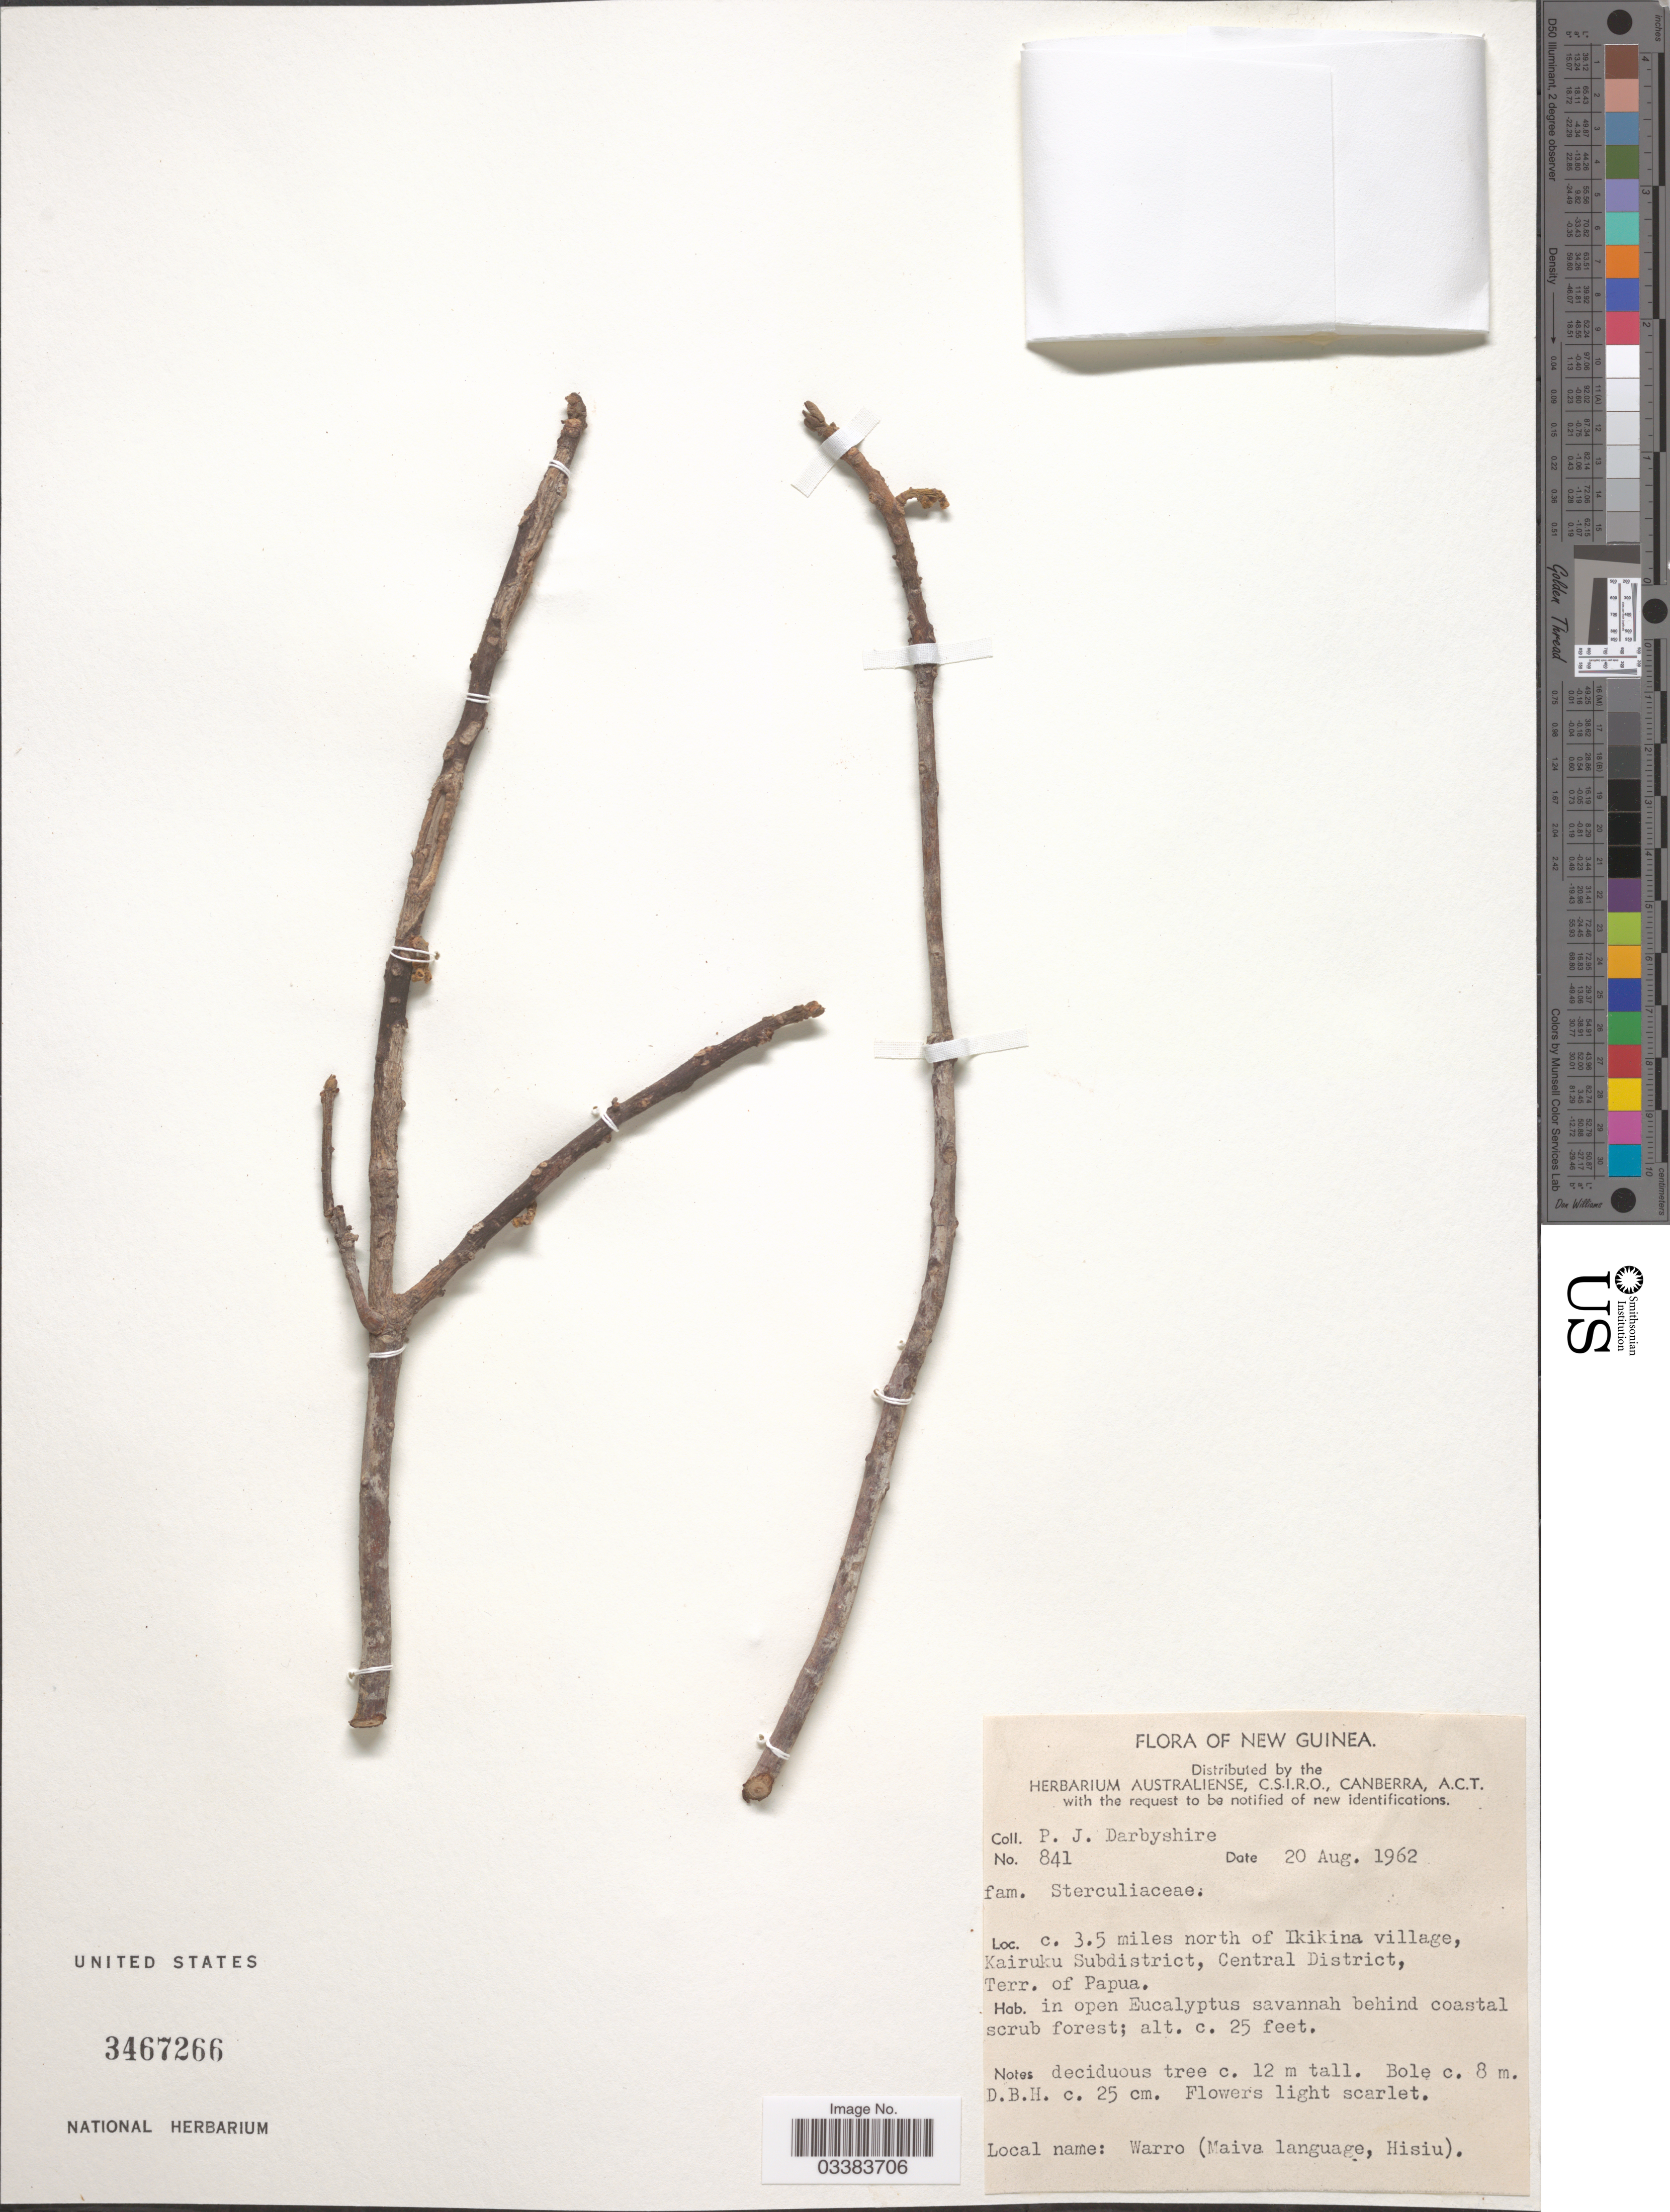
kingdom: Plantae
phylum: Tracheophyta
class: Magnoliopsida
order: Malvales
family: Malvaceae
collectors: P. Darbyshire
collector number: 841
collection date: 1962-08-20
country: Papua New Guinea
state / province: Central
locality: New Guinea. C. 3.5 miles north of Ikikina village, Kairuku Subdistrict, Central District, Terr. of Papua.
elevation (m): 8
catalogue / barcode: US 3467266